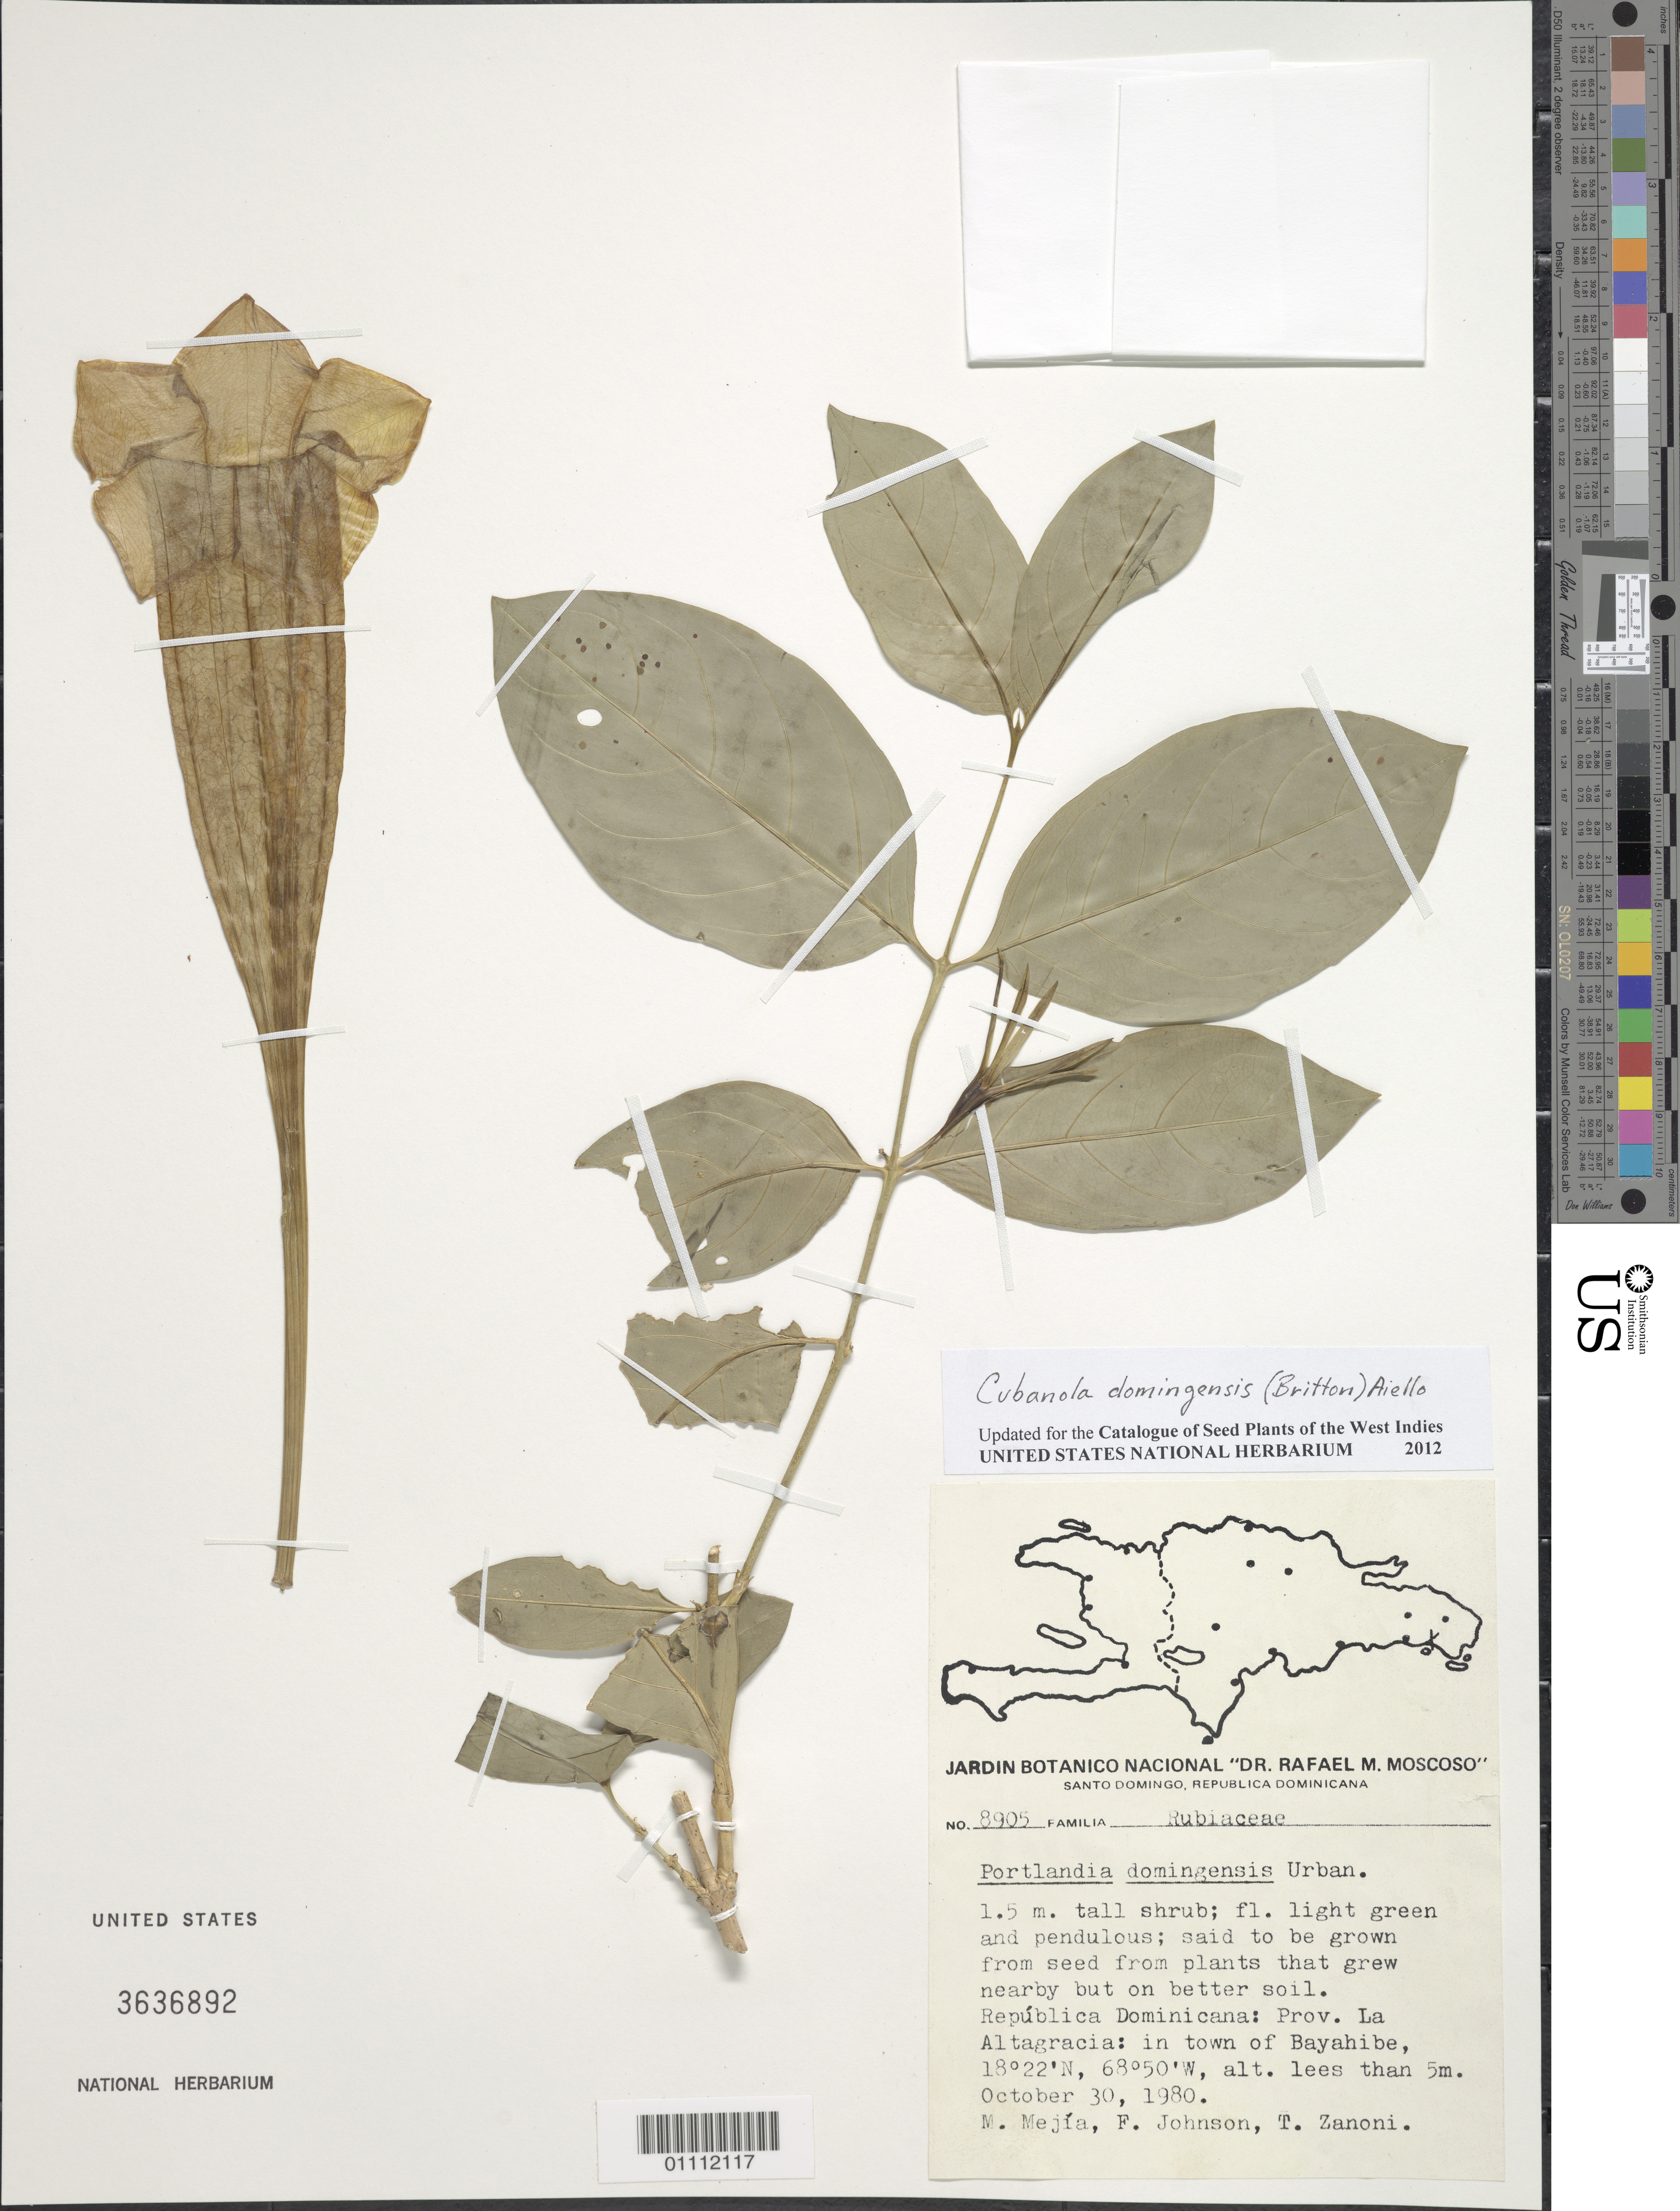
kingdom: Plantae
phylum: Tracheophyta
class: Magnoliopsida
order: Gentianales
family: Rubiaceae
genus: Cubanola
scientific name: Cubanola domingensis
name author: (Britton) Aiello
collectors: M. Mejia, F. Johnson & T. A. Zanoni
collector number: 8905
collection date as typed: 30 Oct 1980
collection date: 1980-10-30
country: Dominican Republic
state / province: La Altagracia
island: Hispaniola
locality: Bayahibe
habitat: Said to be grown from seed from plants that grew nearby but on better soil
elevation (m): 5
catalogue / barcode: US 3636892